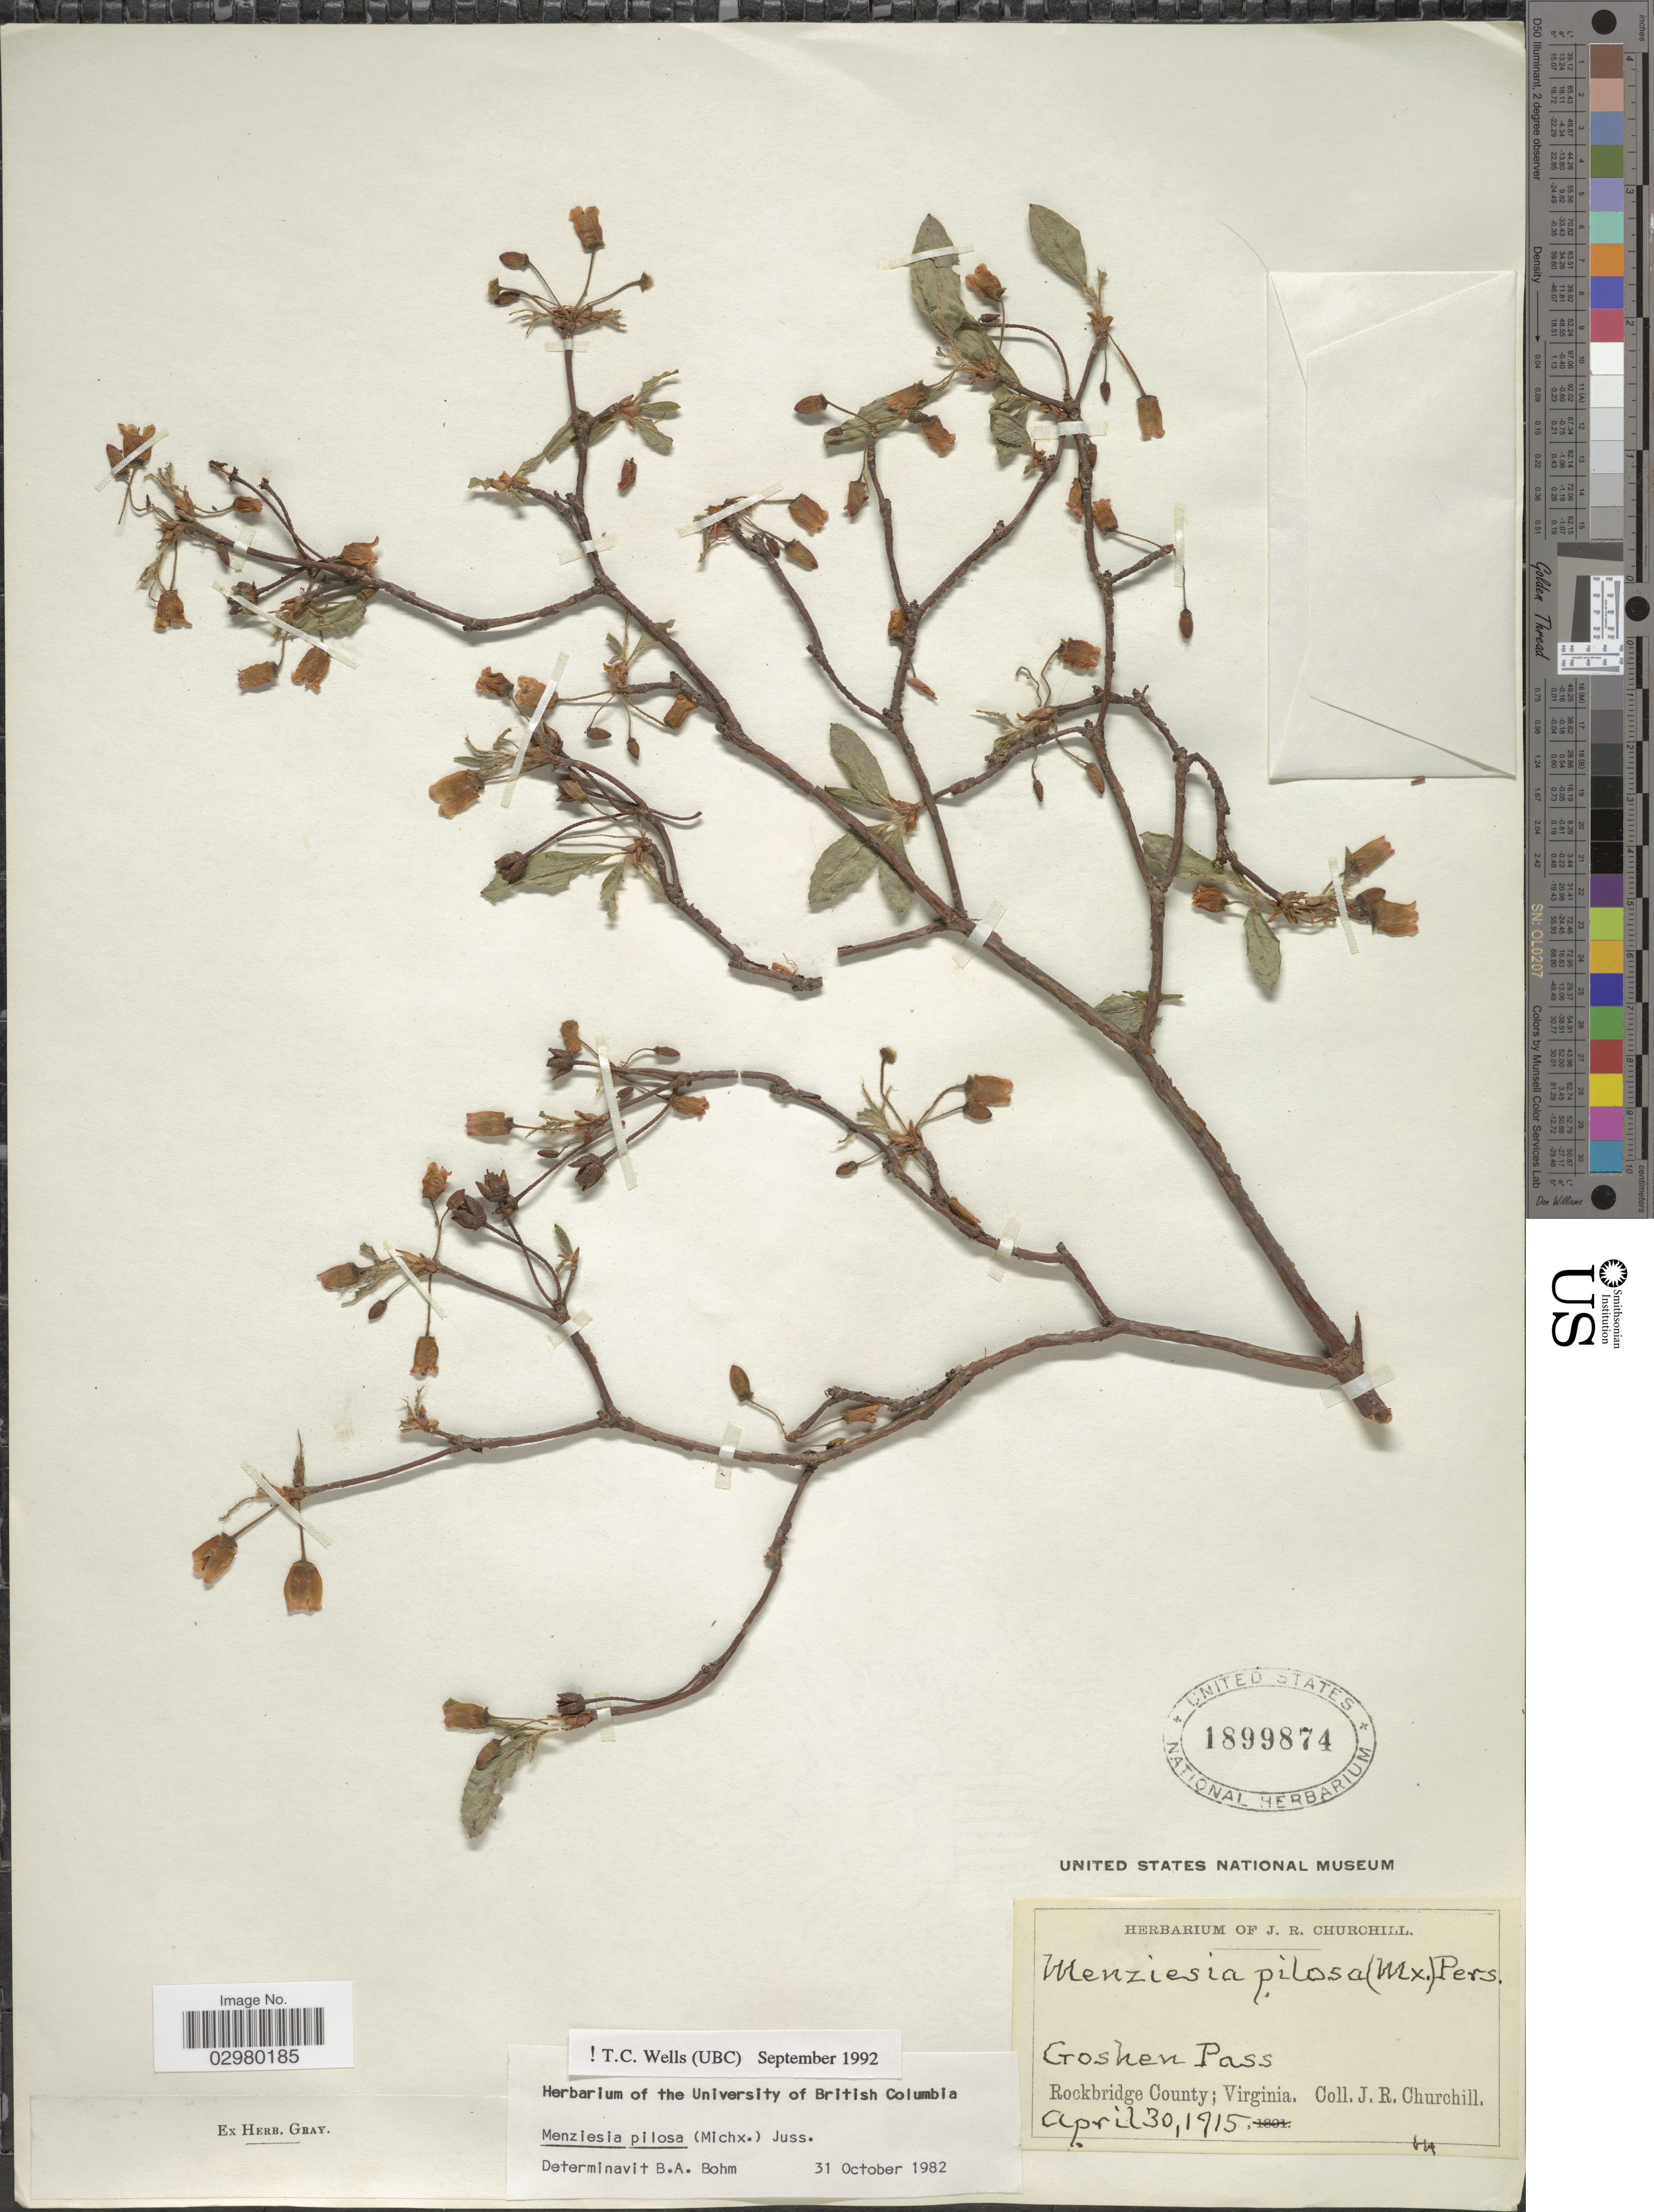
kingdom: Plantae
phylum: Tracheophyta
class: Magnoliopsida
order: Ericales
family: Ericaceae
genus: Menziesia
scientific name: Menziesia pilosa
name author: (Michx.) Juss.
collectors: J. Churchill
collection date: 1915-04-30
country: United States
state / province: Virginia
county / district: Rockbridge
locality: Goshen Pass. Rockbridge County.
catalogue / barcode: US 1899874